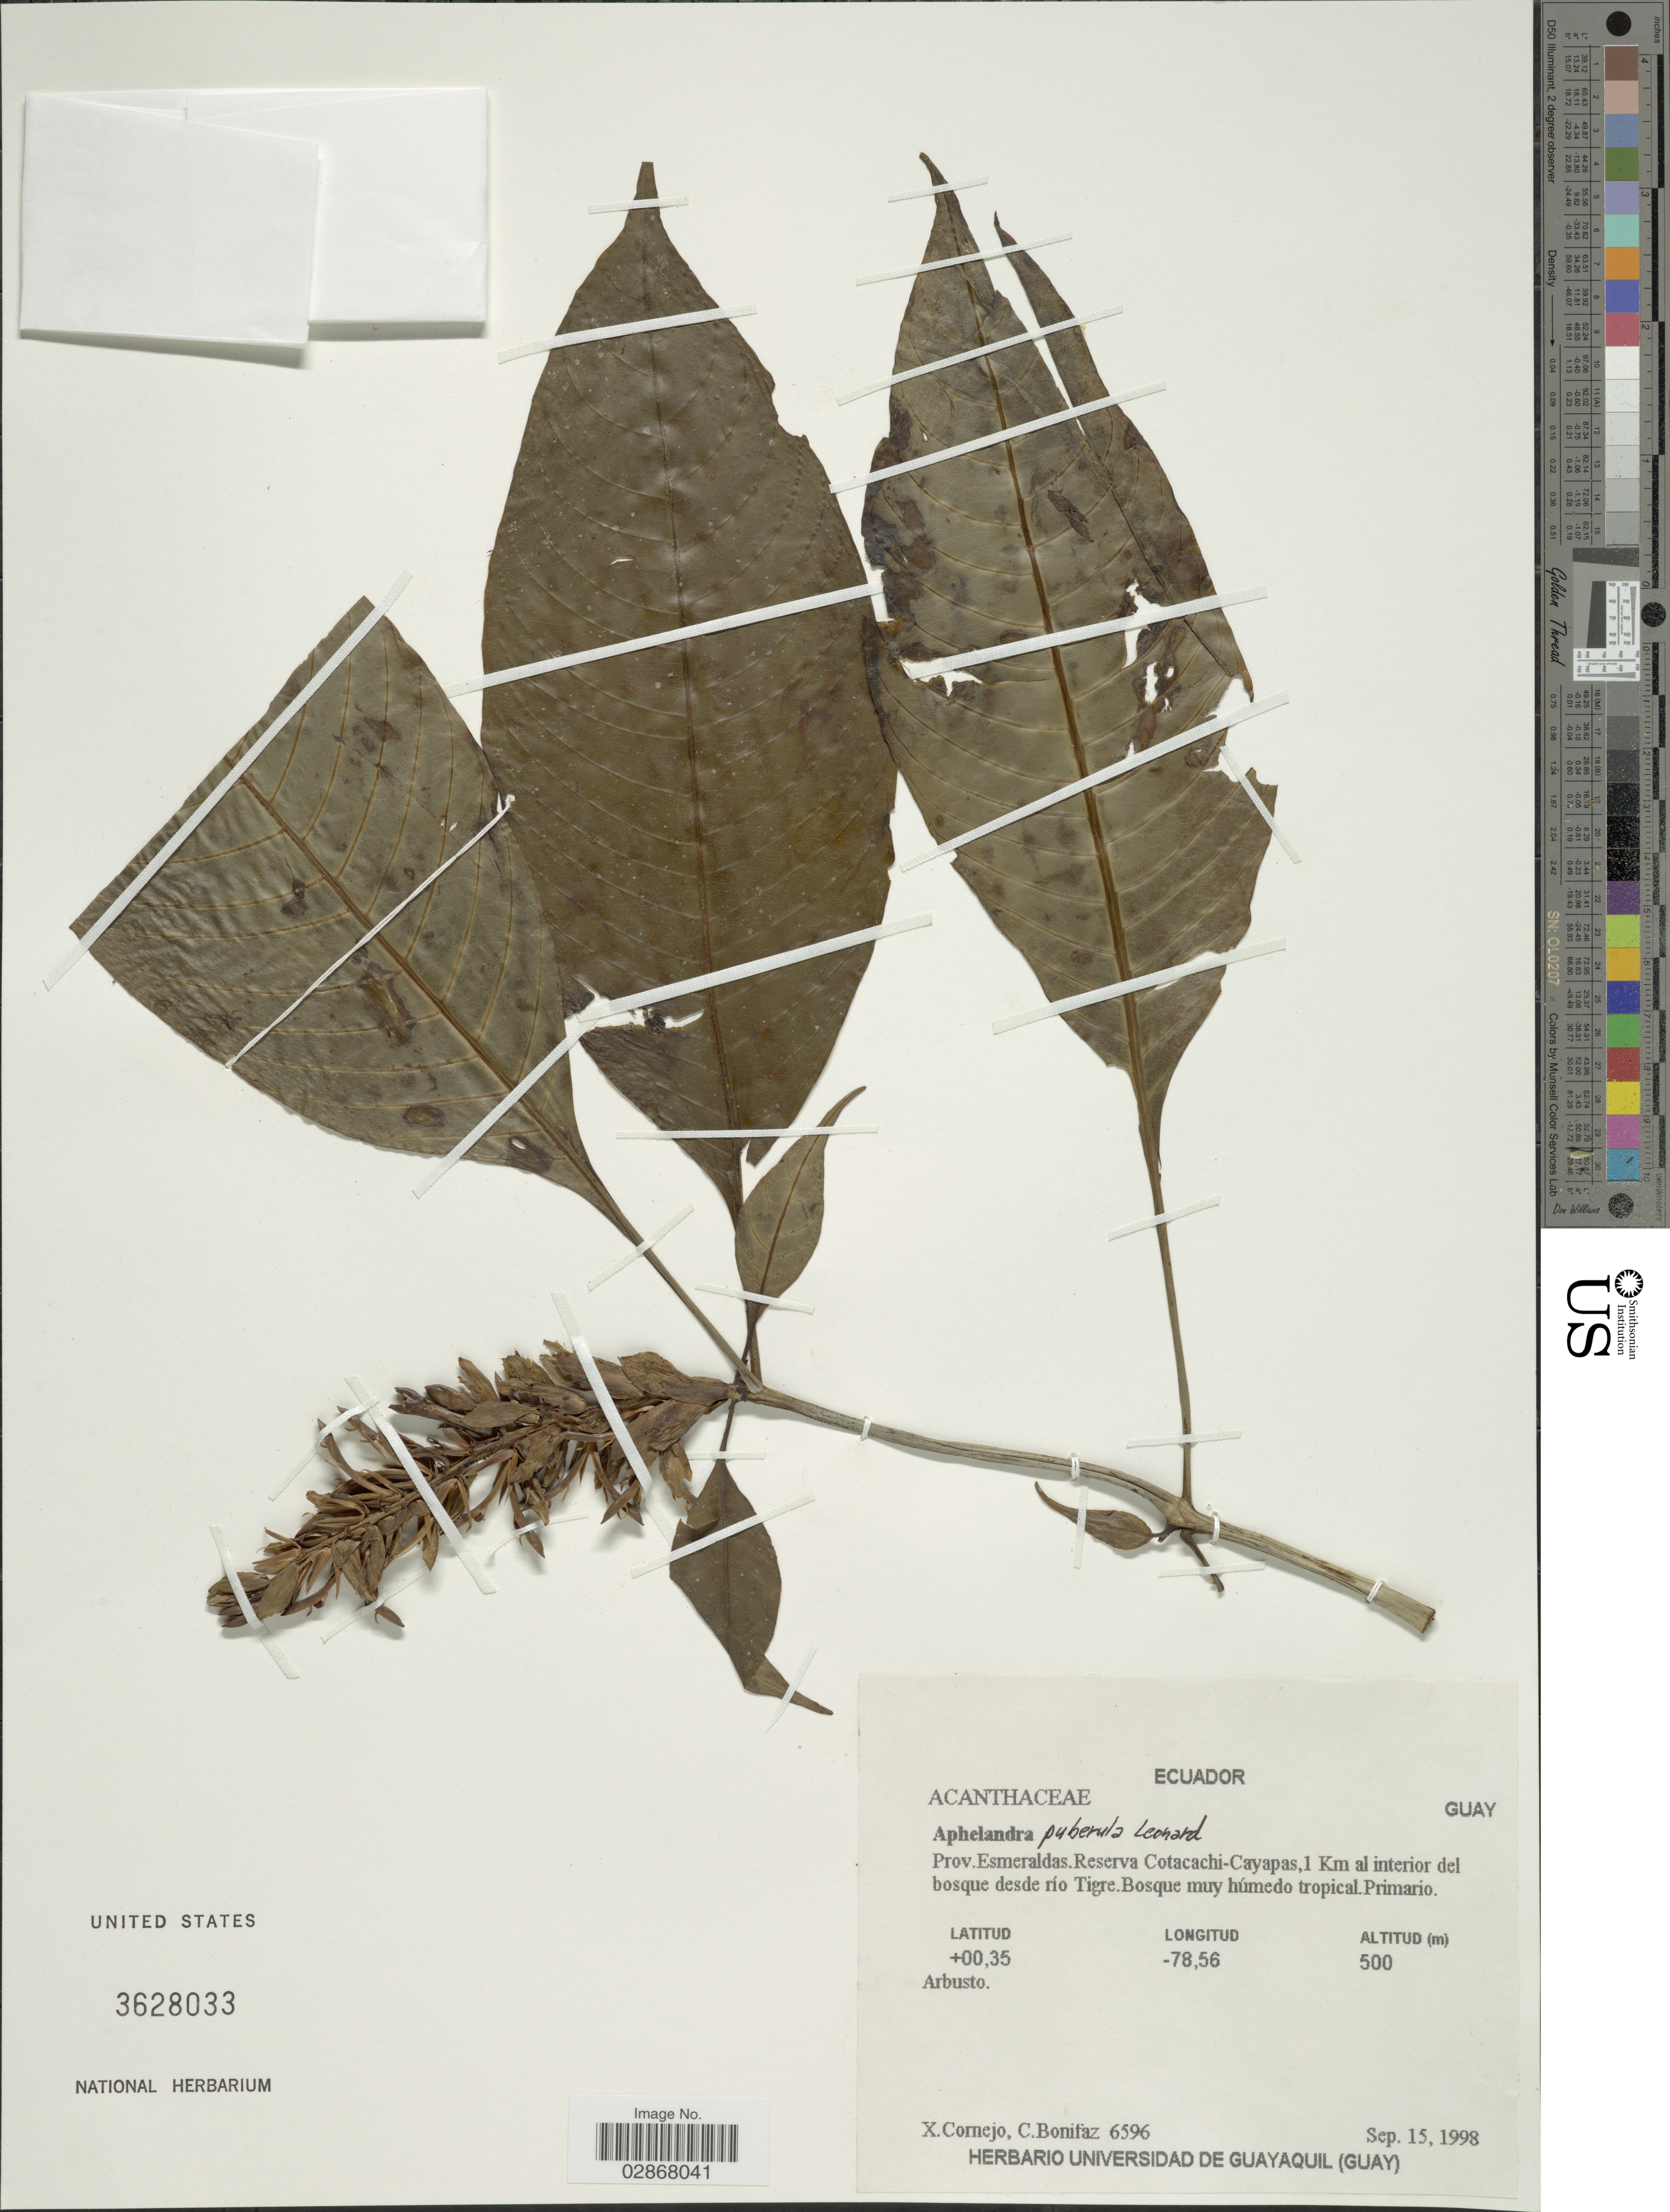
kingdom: Plantae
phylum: Tracheophyta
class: Magnoliopsida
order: Lamiales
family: Acanthaceae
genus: Encephalosphaera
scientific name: Encephalosphaera puberula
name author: (Leonard) Wassh.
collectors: X. F. Cornejo & C. Bonitáz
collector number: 6596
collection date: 1998-09-15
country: Ecuador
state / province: Esmeraldas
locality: Reserva Cotacachi-Cayapas, 1 Km al interior del bosque desde río Tigre.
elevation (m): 500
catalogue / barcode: US 3628033